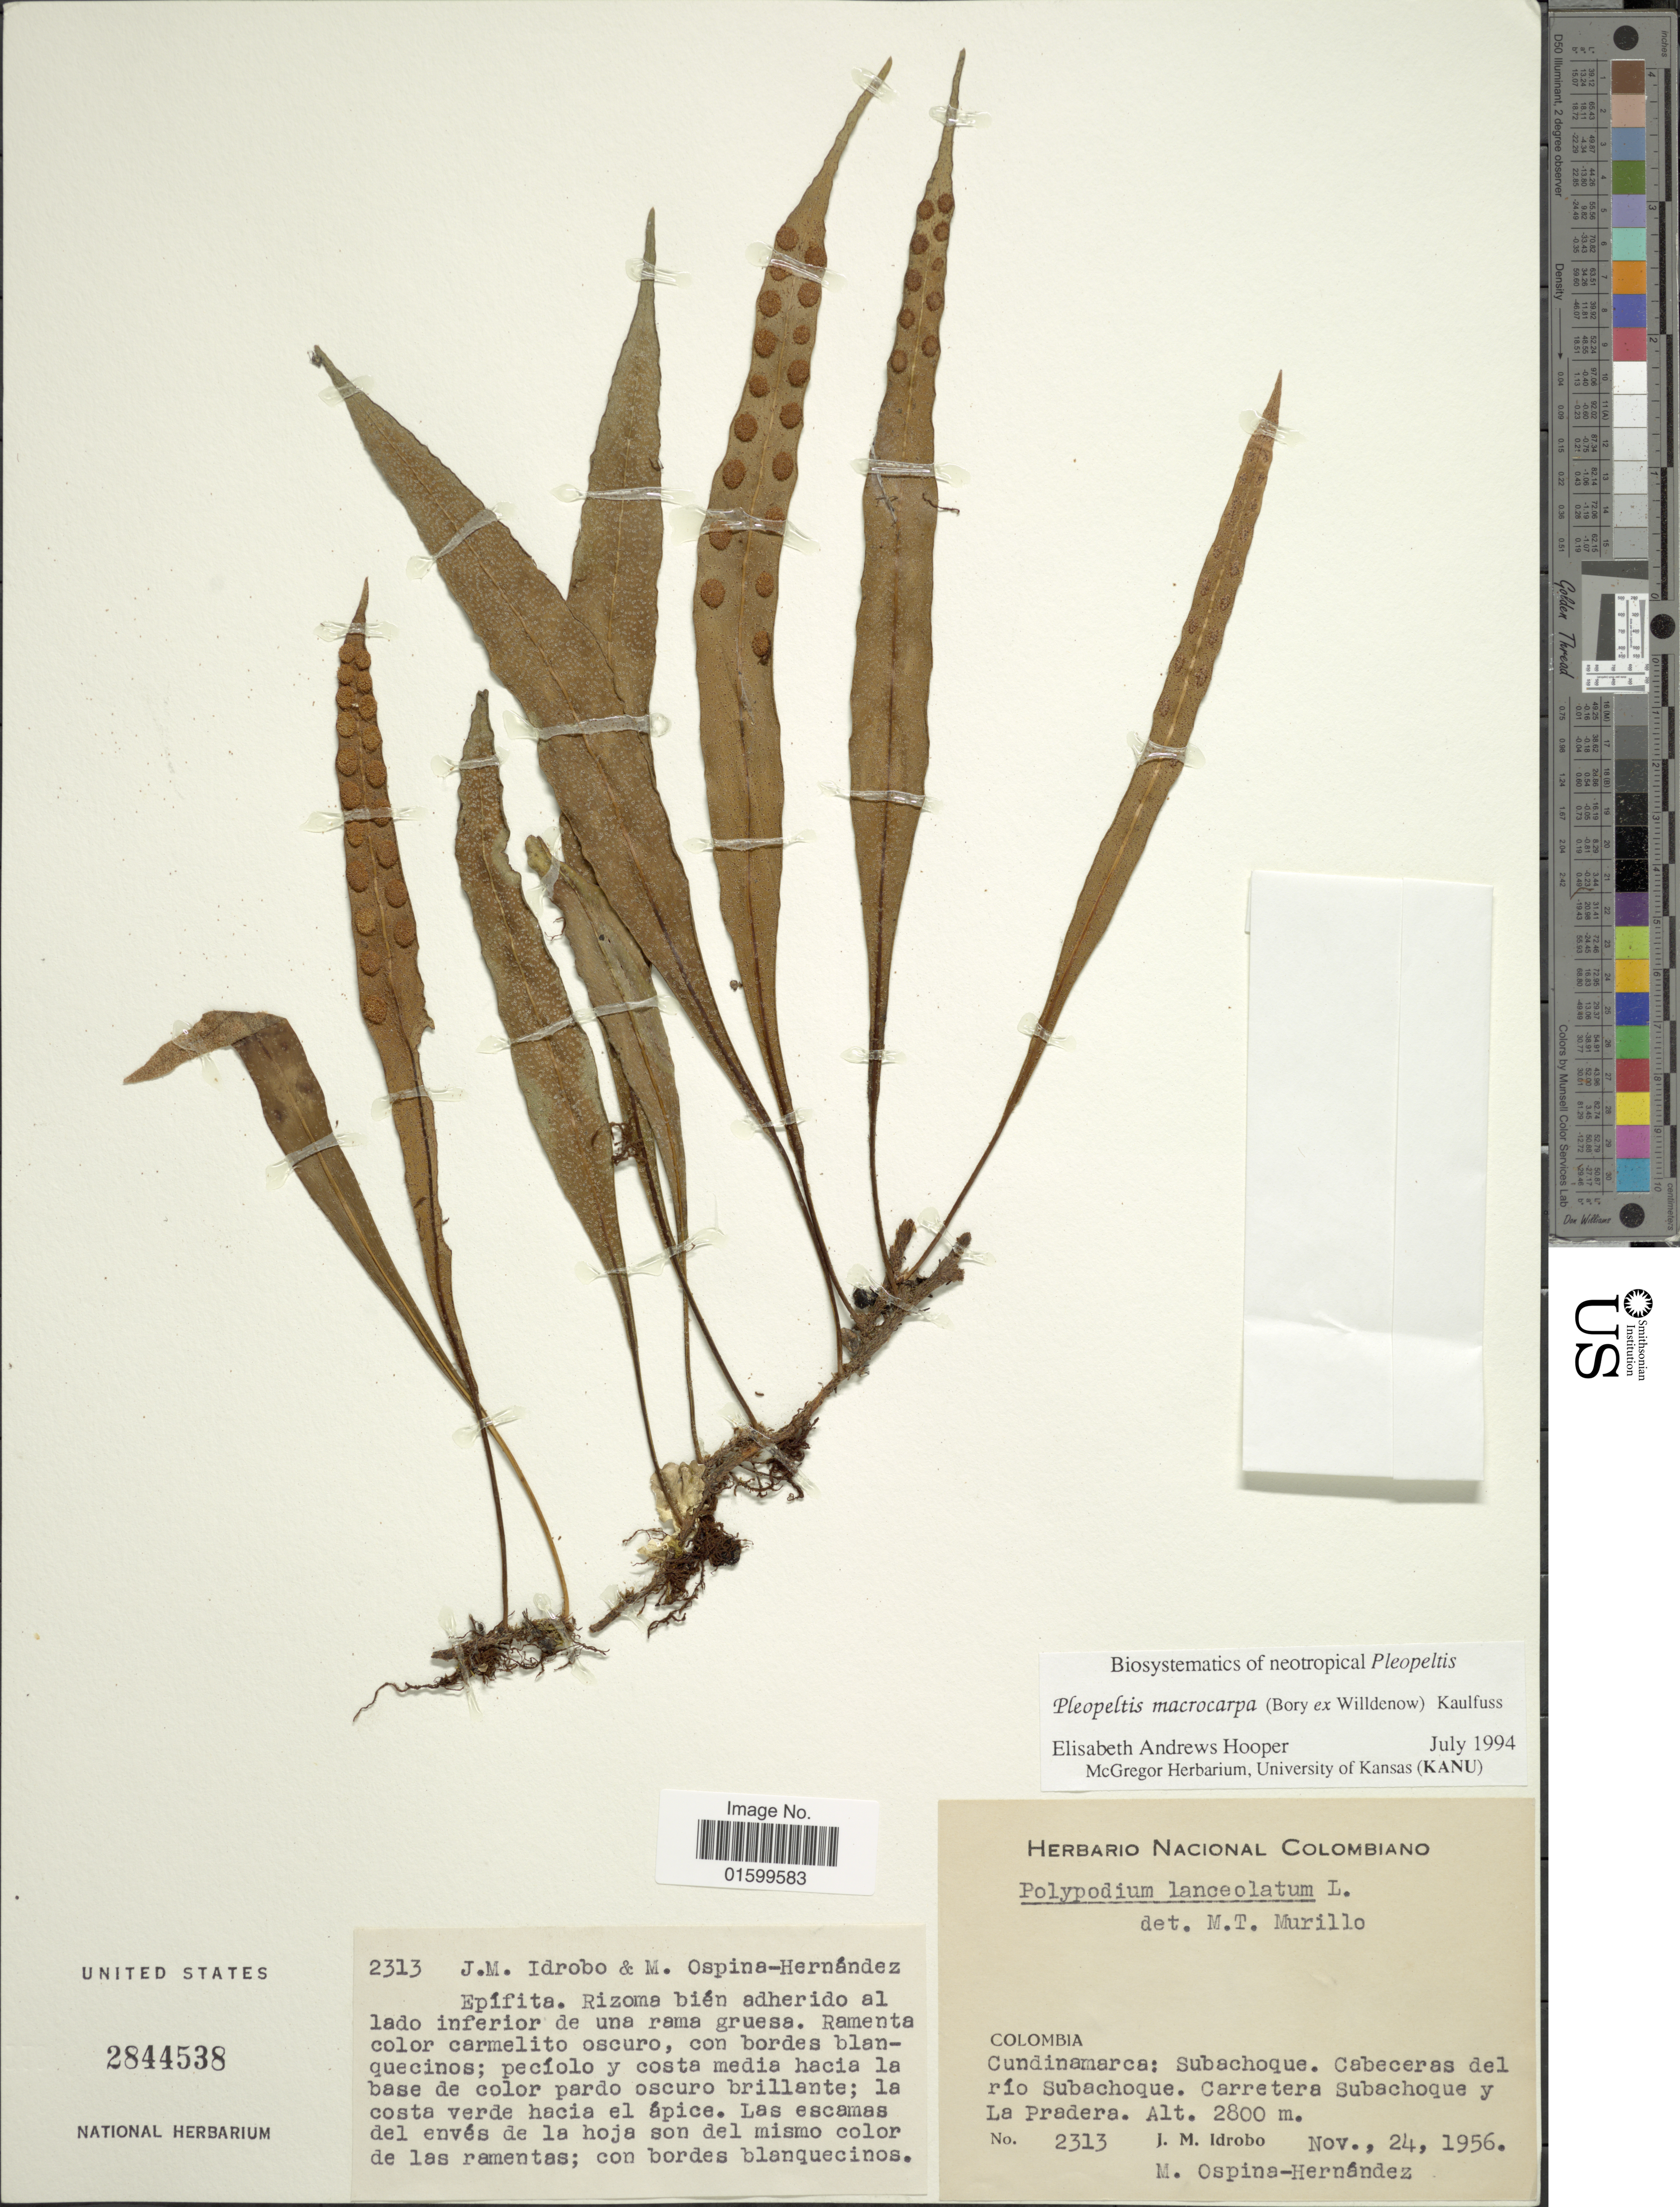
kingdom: Plantae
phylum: Tracheophyta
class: Polypodiopsida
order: Polypodiales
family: Polypodiaceae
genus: Pleopeltis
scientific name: Pleopeltis macrocarpa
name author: (Bory ex Willd.) Kaulf.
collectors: J. M. Idrobo & M. Ospina Hernandez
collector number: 2313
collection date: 1956-11-24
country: Colombia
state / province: Cundinamarca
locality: Cundinamarca: Subachoque, Cabeceras del rio Subachoque, Carretera Subachoque y La Pradera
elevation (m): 2800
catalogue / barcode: US 2844538